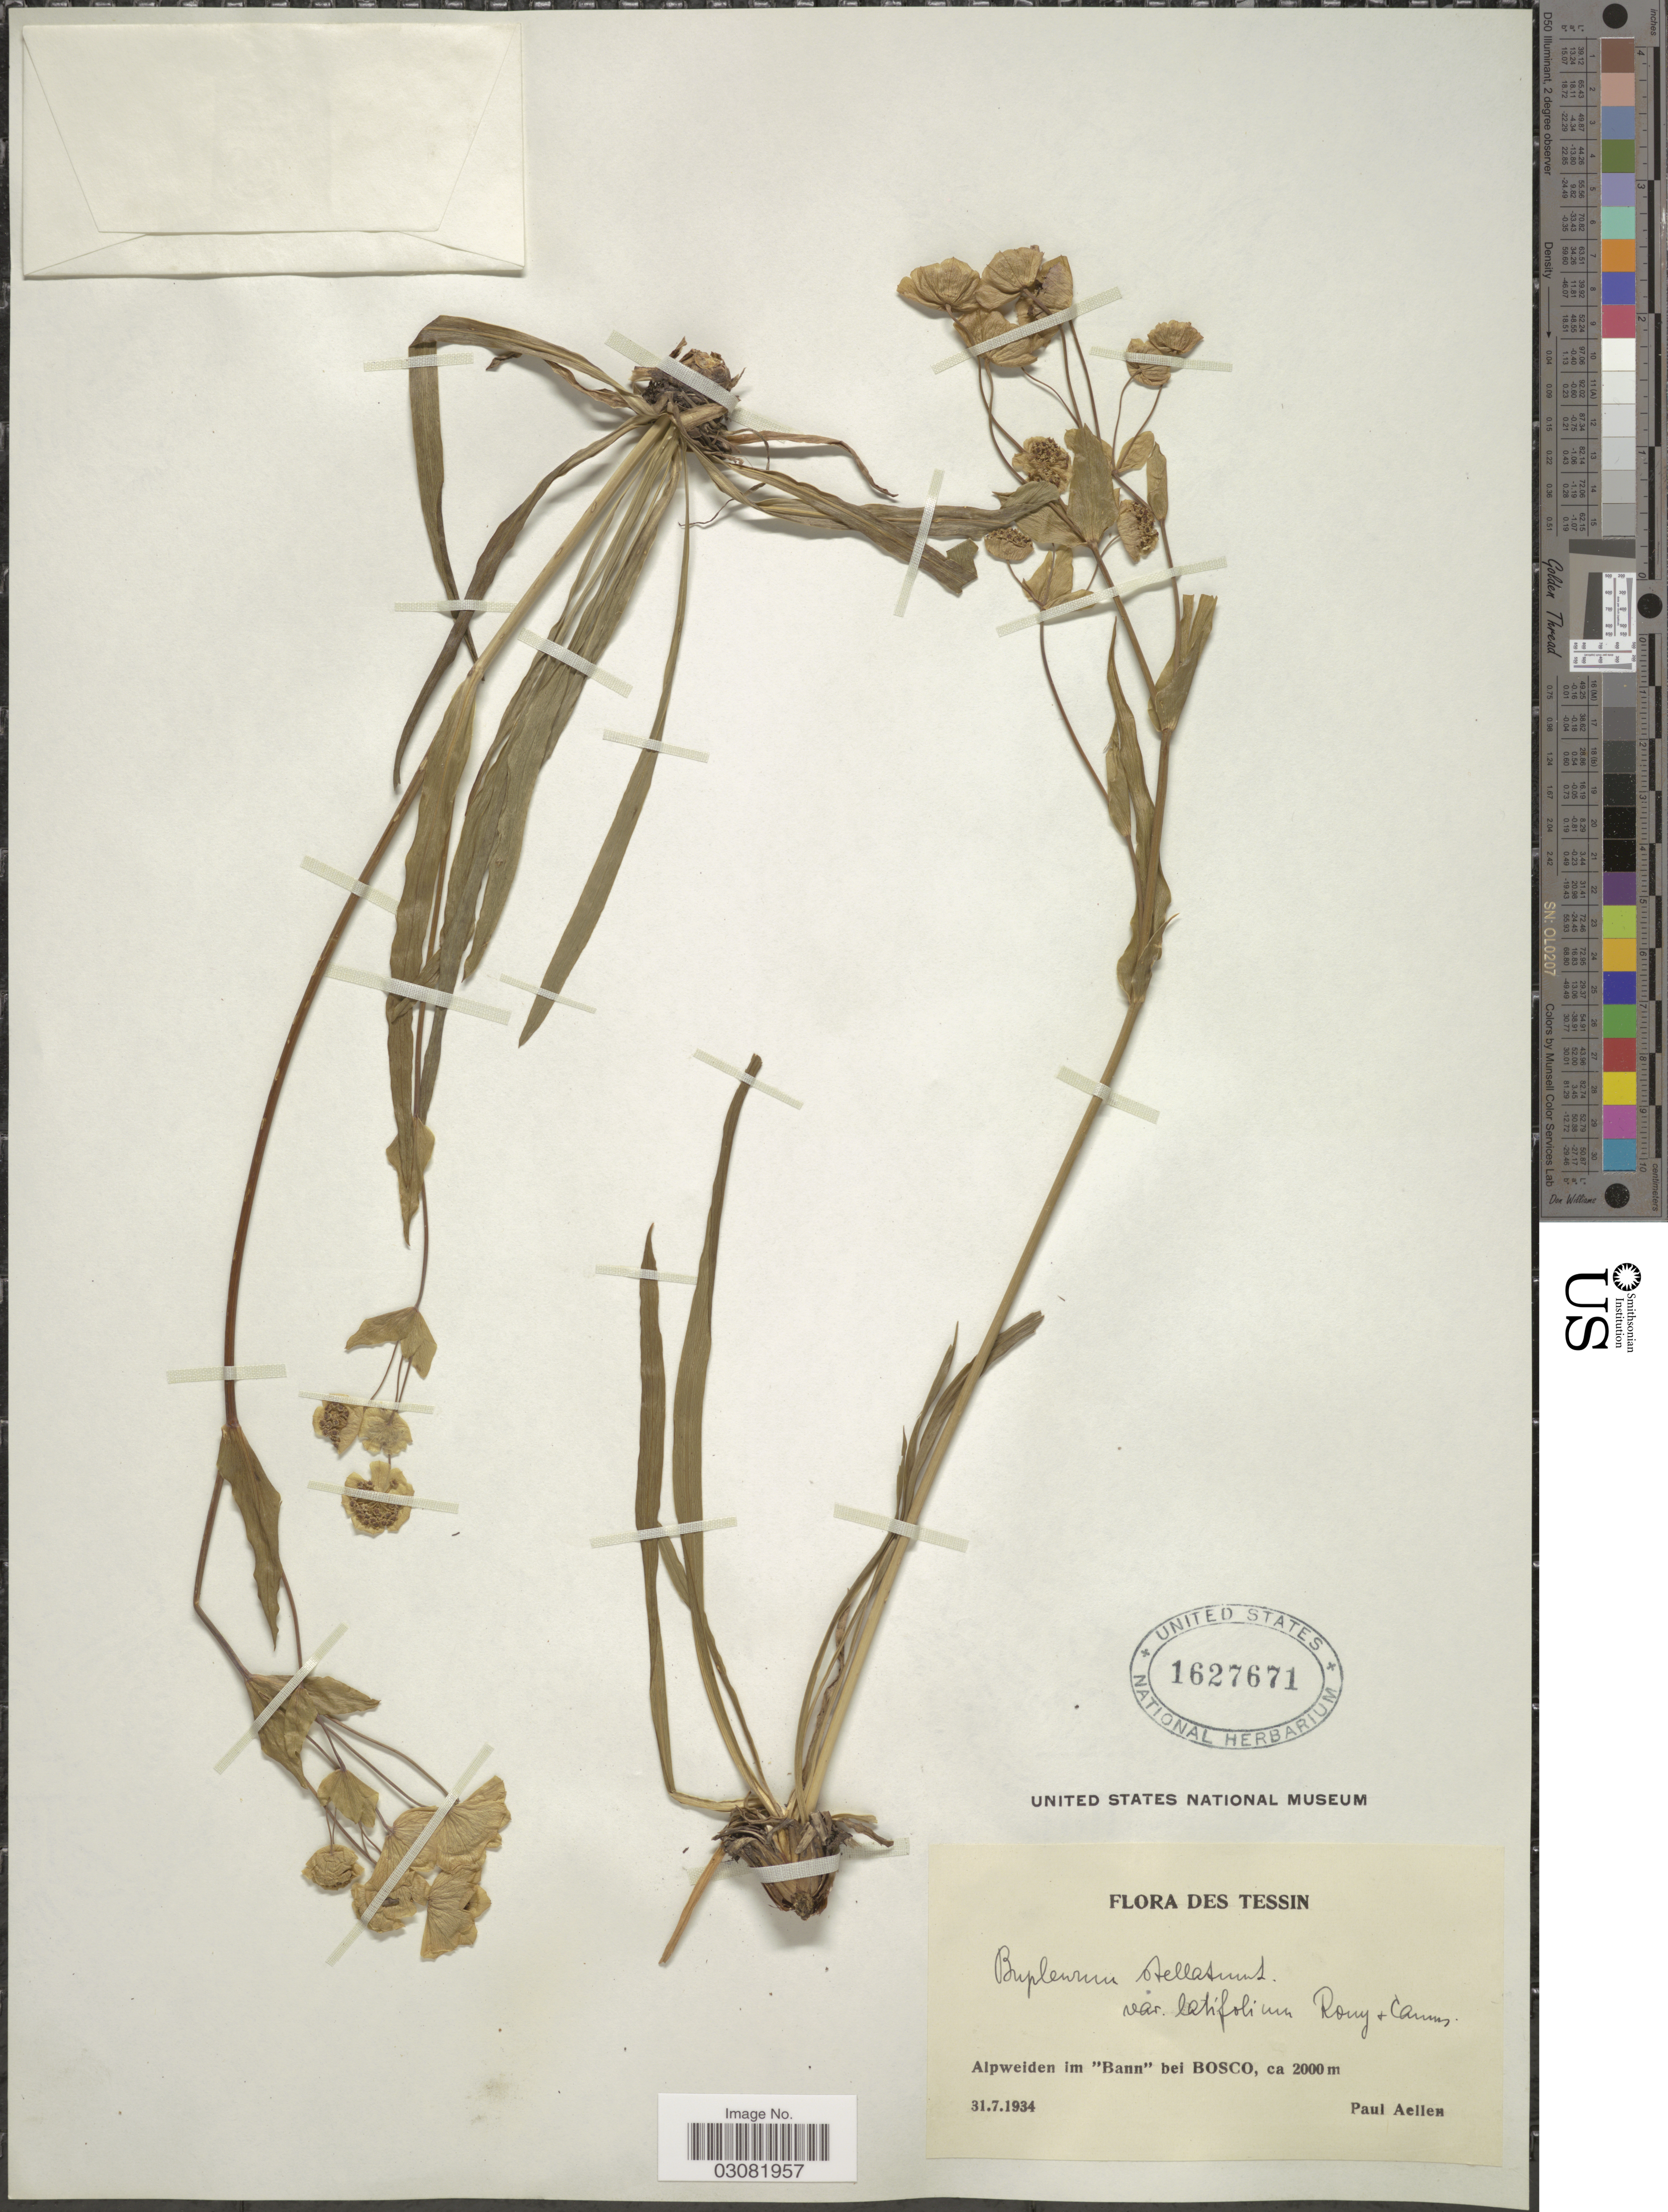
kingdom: Plantae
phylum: Tracheophyta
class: Magnoliopsida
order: Apiales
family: Apiaceae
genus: Bupleurum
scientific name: Bupleurum stellatum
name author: L.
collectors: P. Aellen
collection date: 1934-07-31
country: Switzerland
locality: Tessin. Alpweiden im "Bann" bei Bosco.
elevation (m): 2000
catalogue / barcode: US 1627671